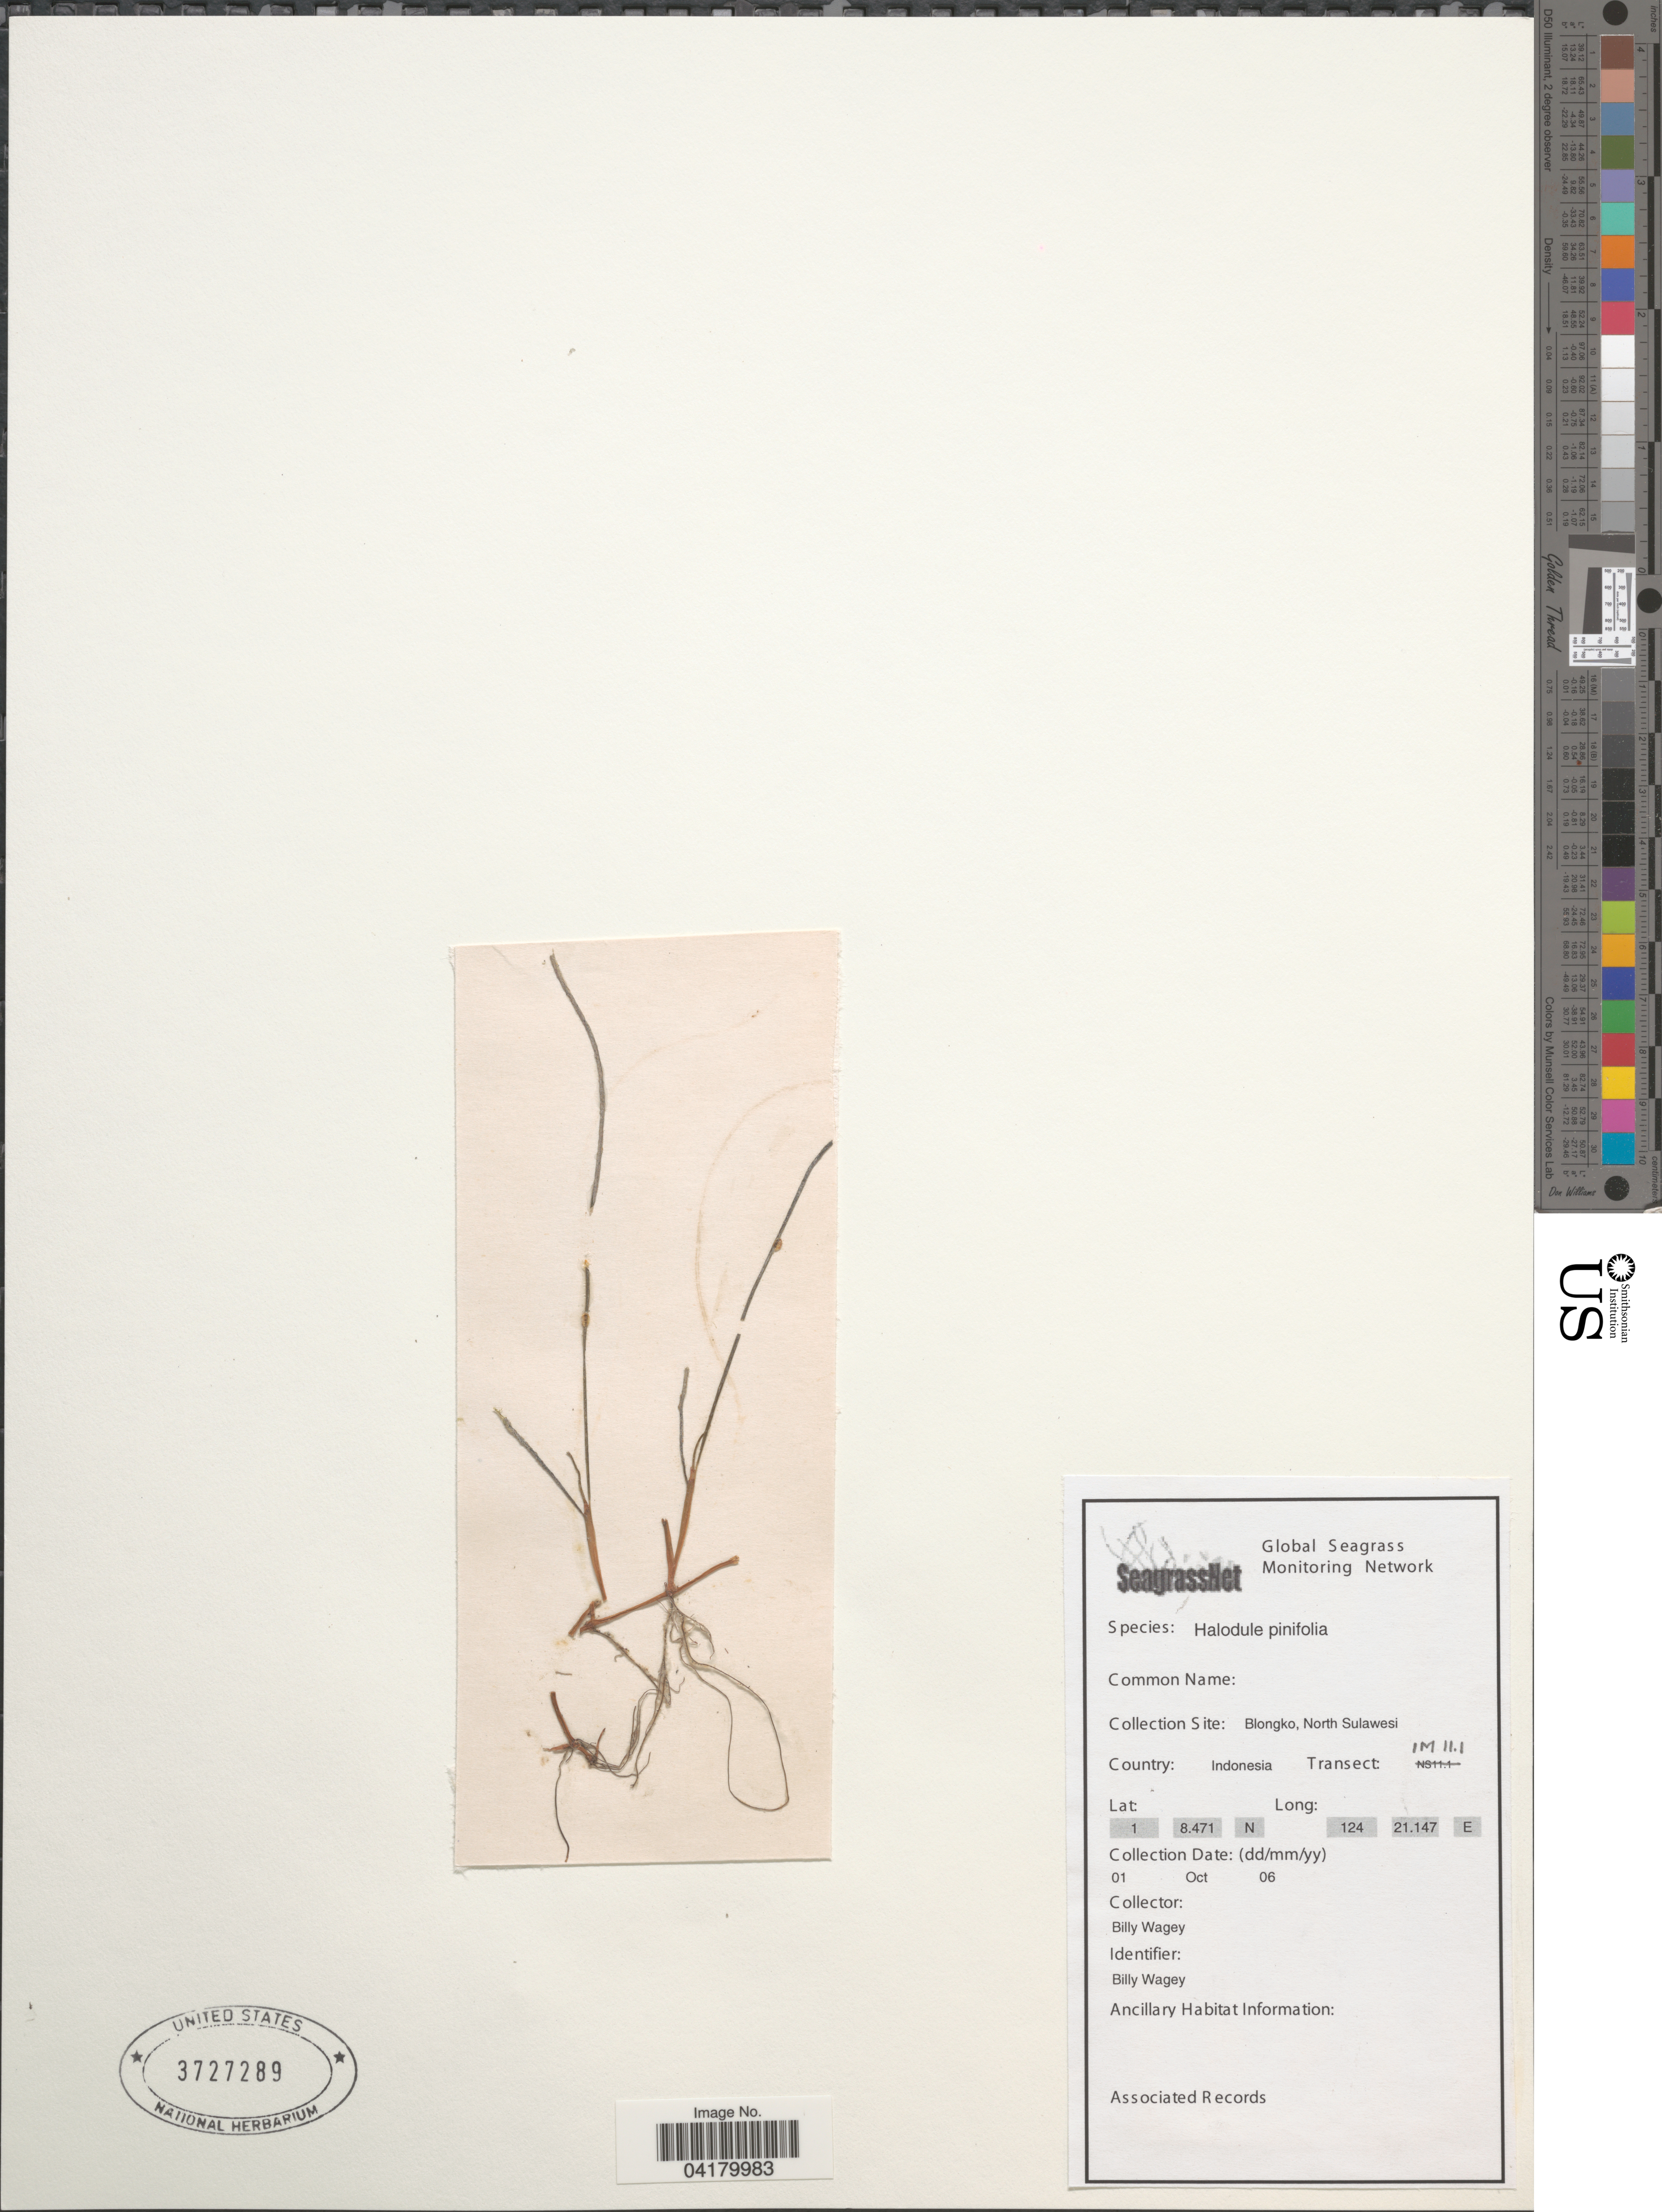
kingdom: Plantae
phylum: Tracheophyta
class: Liliopsida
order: Alismatales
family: Cymodoceaceae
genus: Halodule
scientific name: Halodule pinifolia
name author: (Miki) Hartog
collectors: B. Wagey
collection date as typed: Transcribed d/m/y: 1/10/6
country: Indonesia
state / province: Sulawesi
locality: Collection Site: Blongko, North Sulawesi. Transect: IM11.1.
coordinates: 1 8.471, 124 21.147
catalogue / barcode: US 3727289